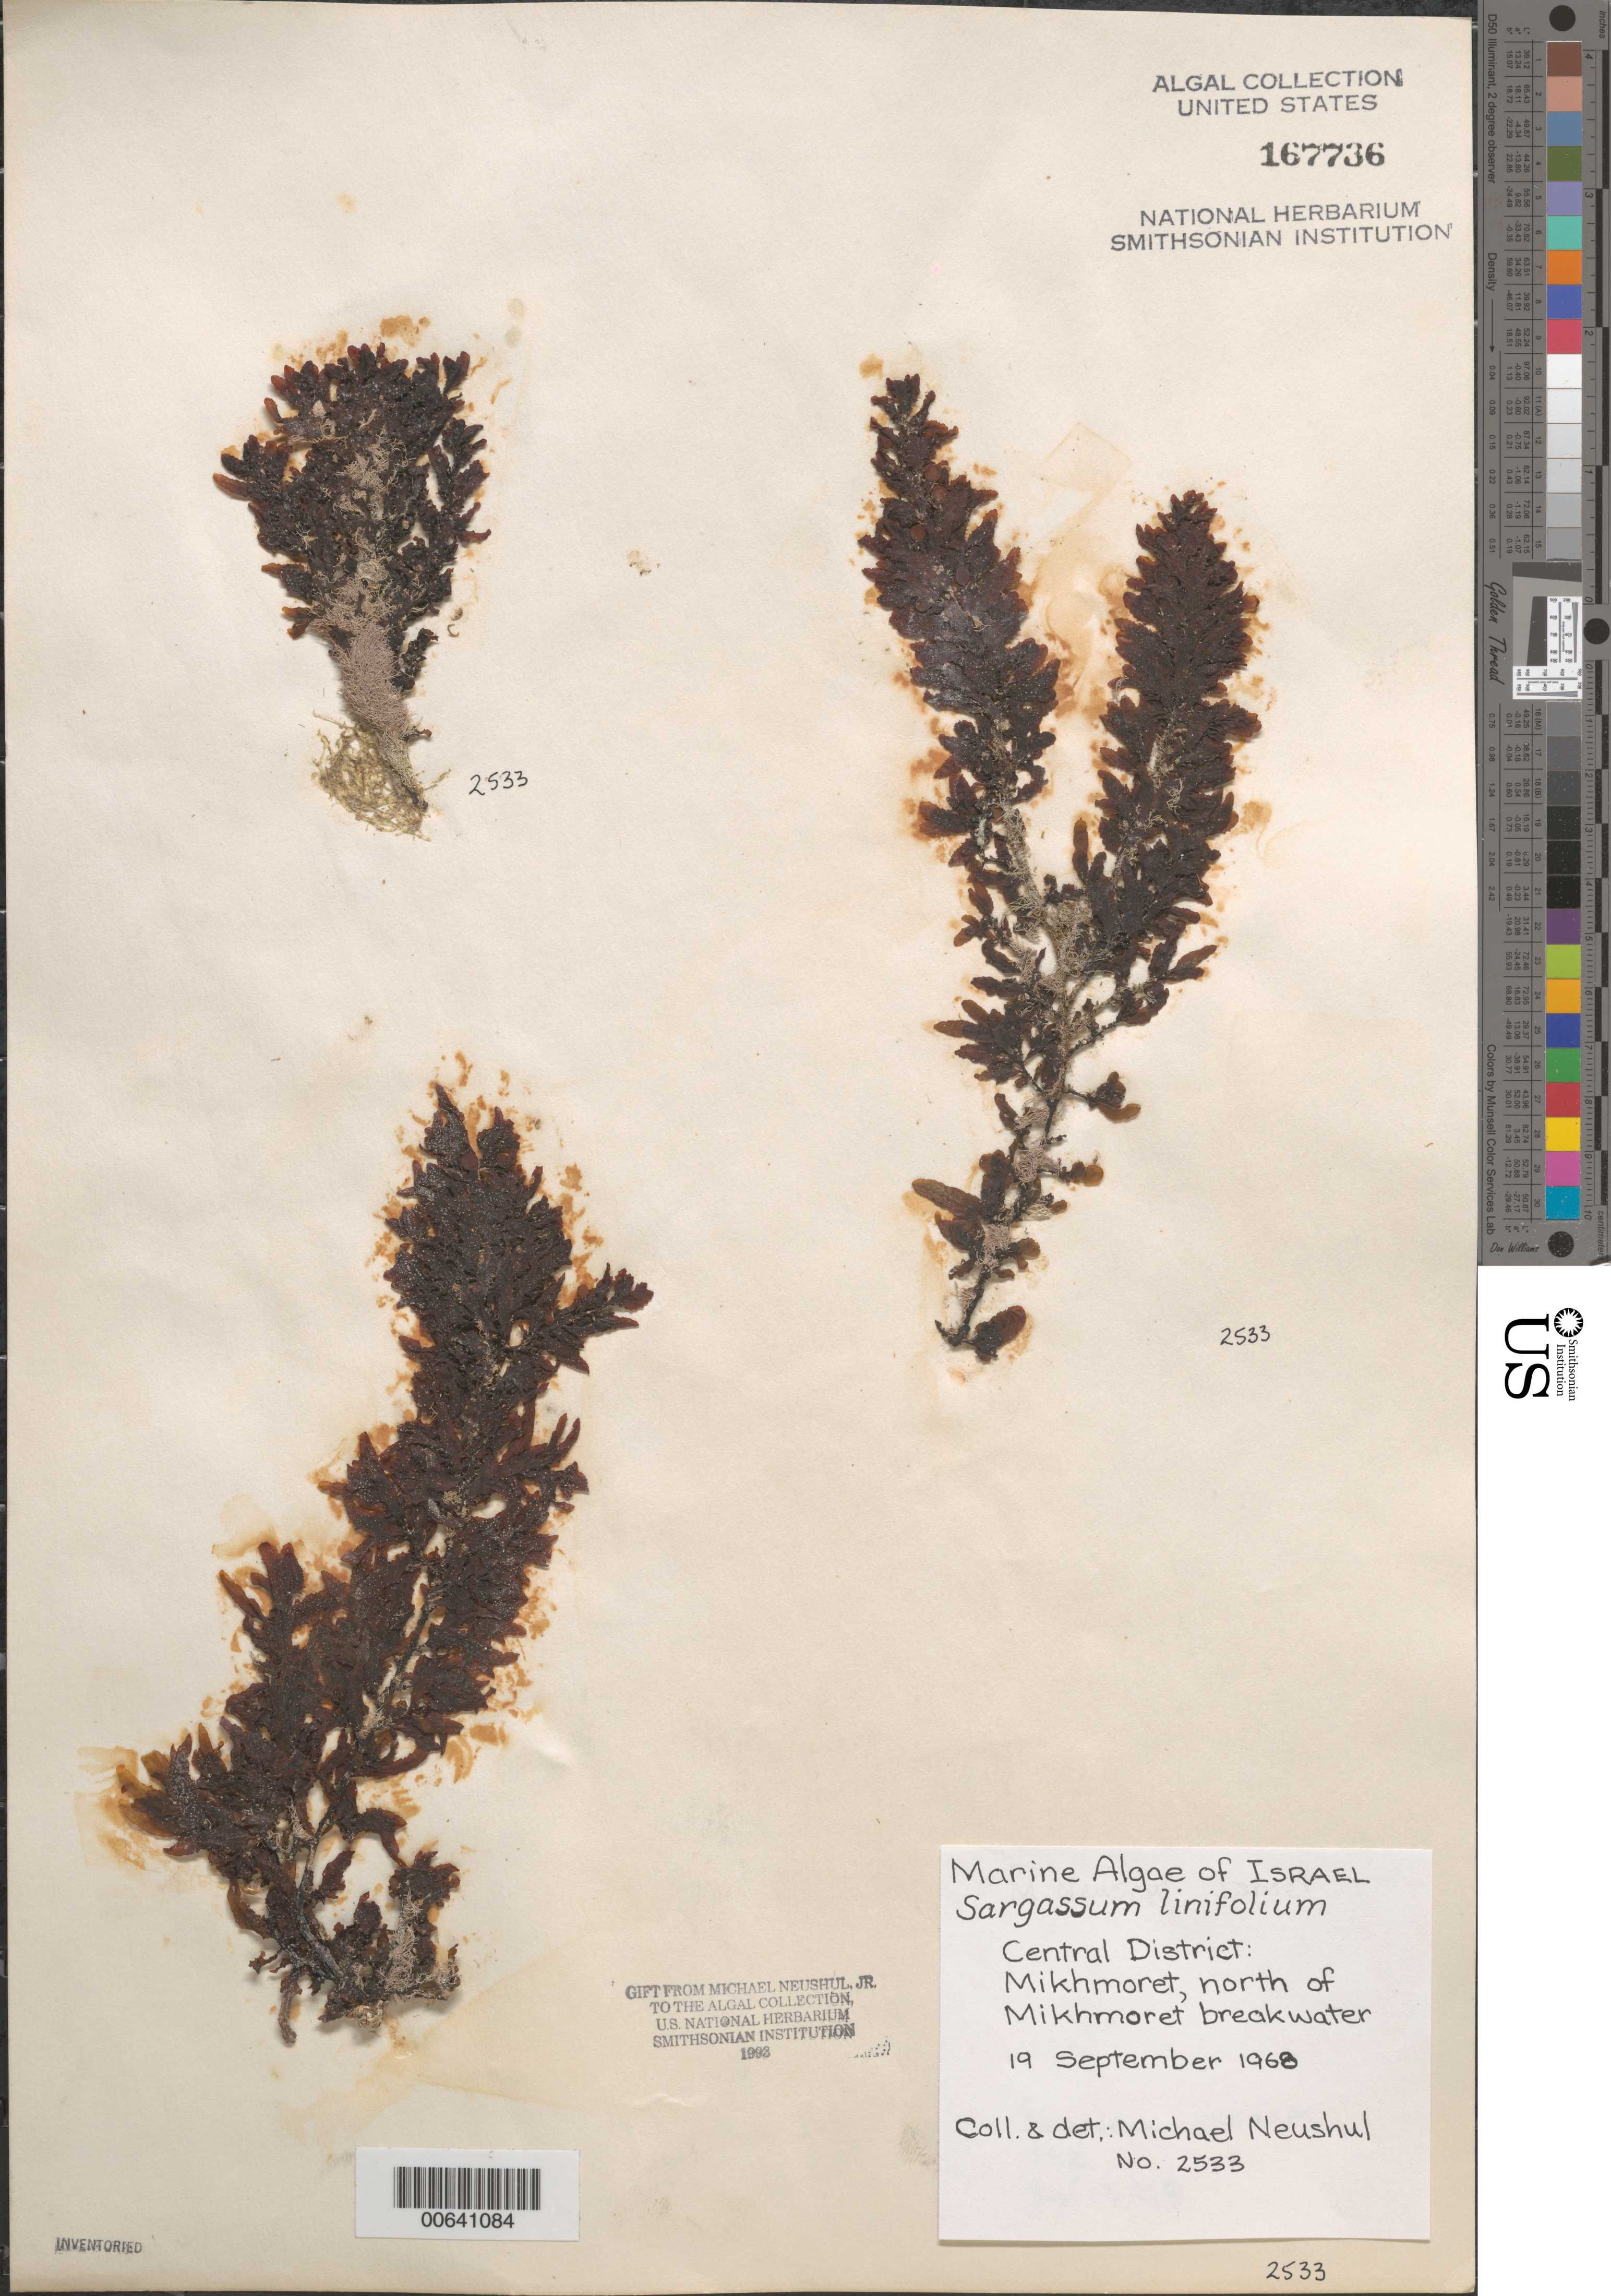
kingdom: Chromista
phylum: Ochrophyta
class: Phaeophyceae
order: Fucales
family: Sargassaceae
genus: Sargassum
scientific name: Sargassum acinarium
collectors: M. Neushul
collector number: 2533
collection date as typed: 19 Sep 1968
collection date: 1968-09-19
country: Israel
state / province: Central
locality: Mikhmoret (Michmoret), north of Mikmohret Breakwater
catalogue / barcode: US 167736